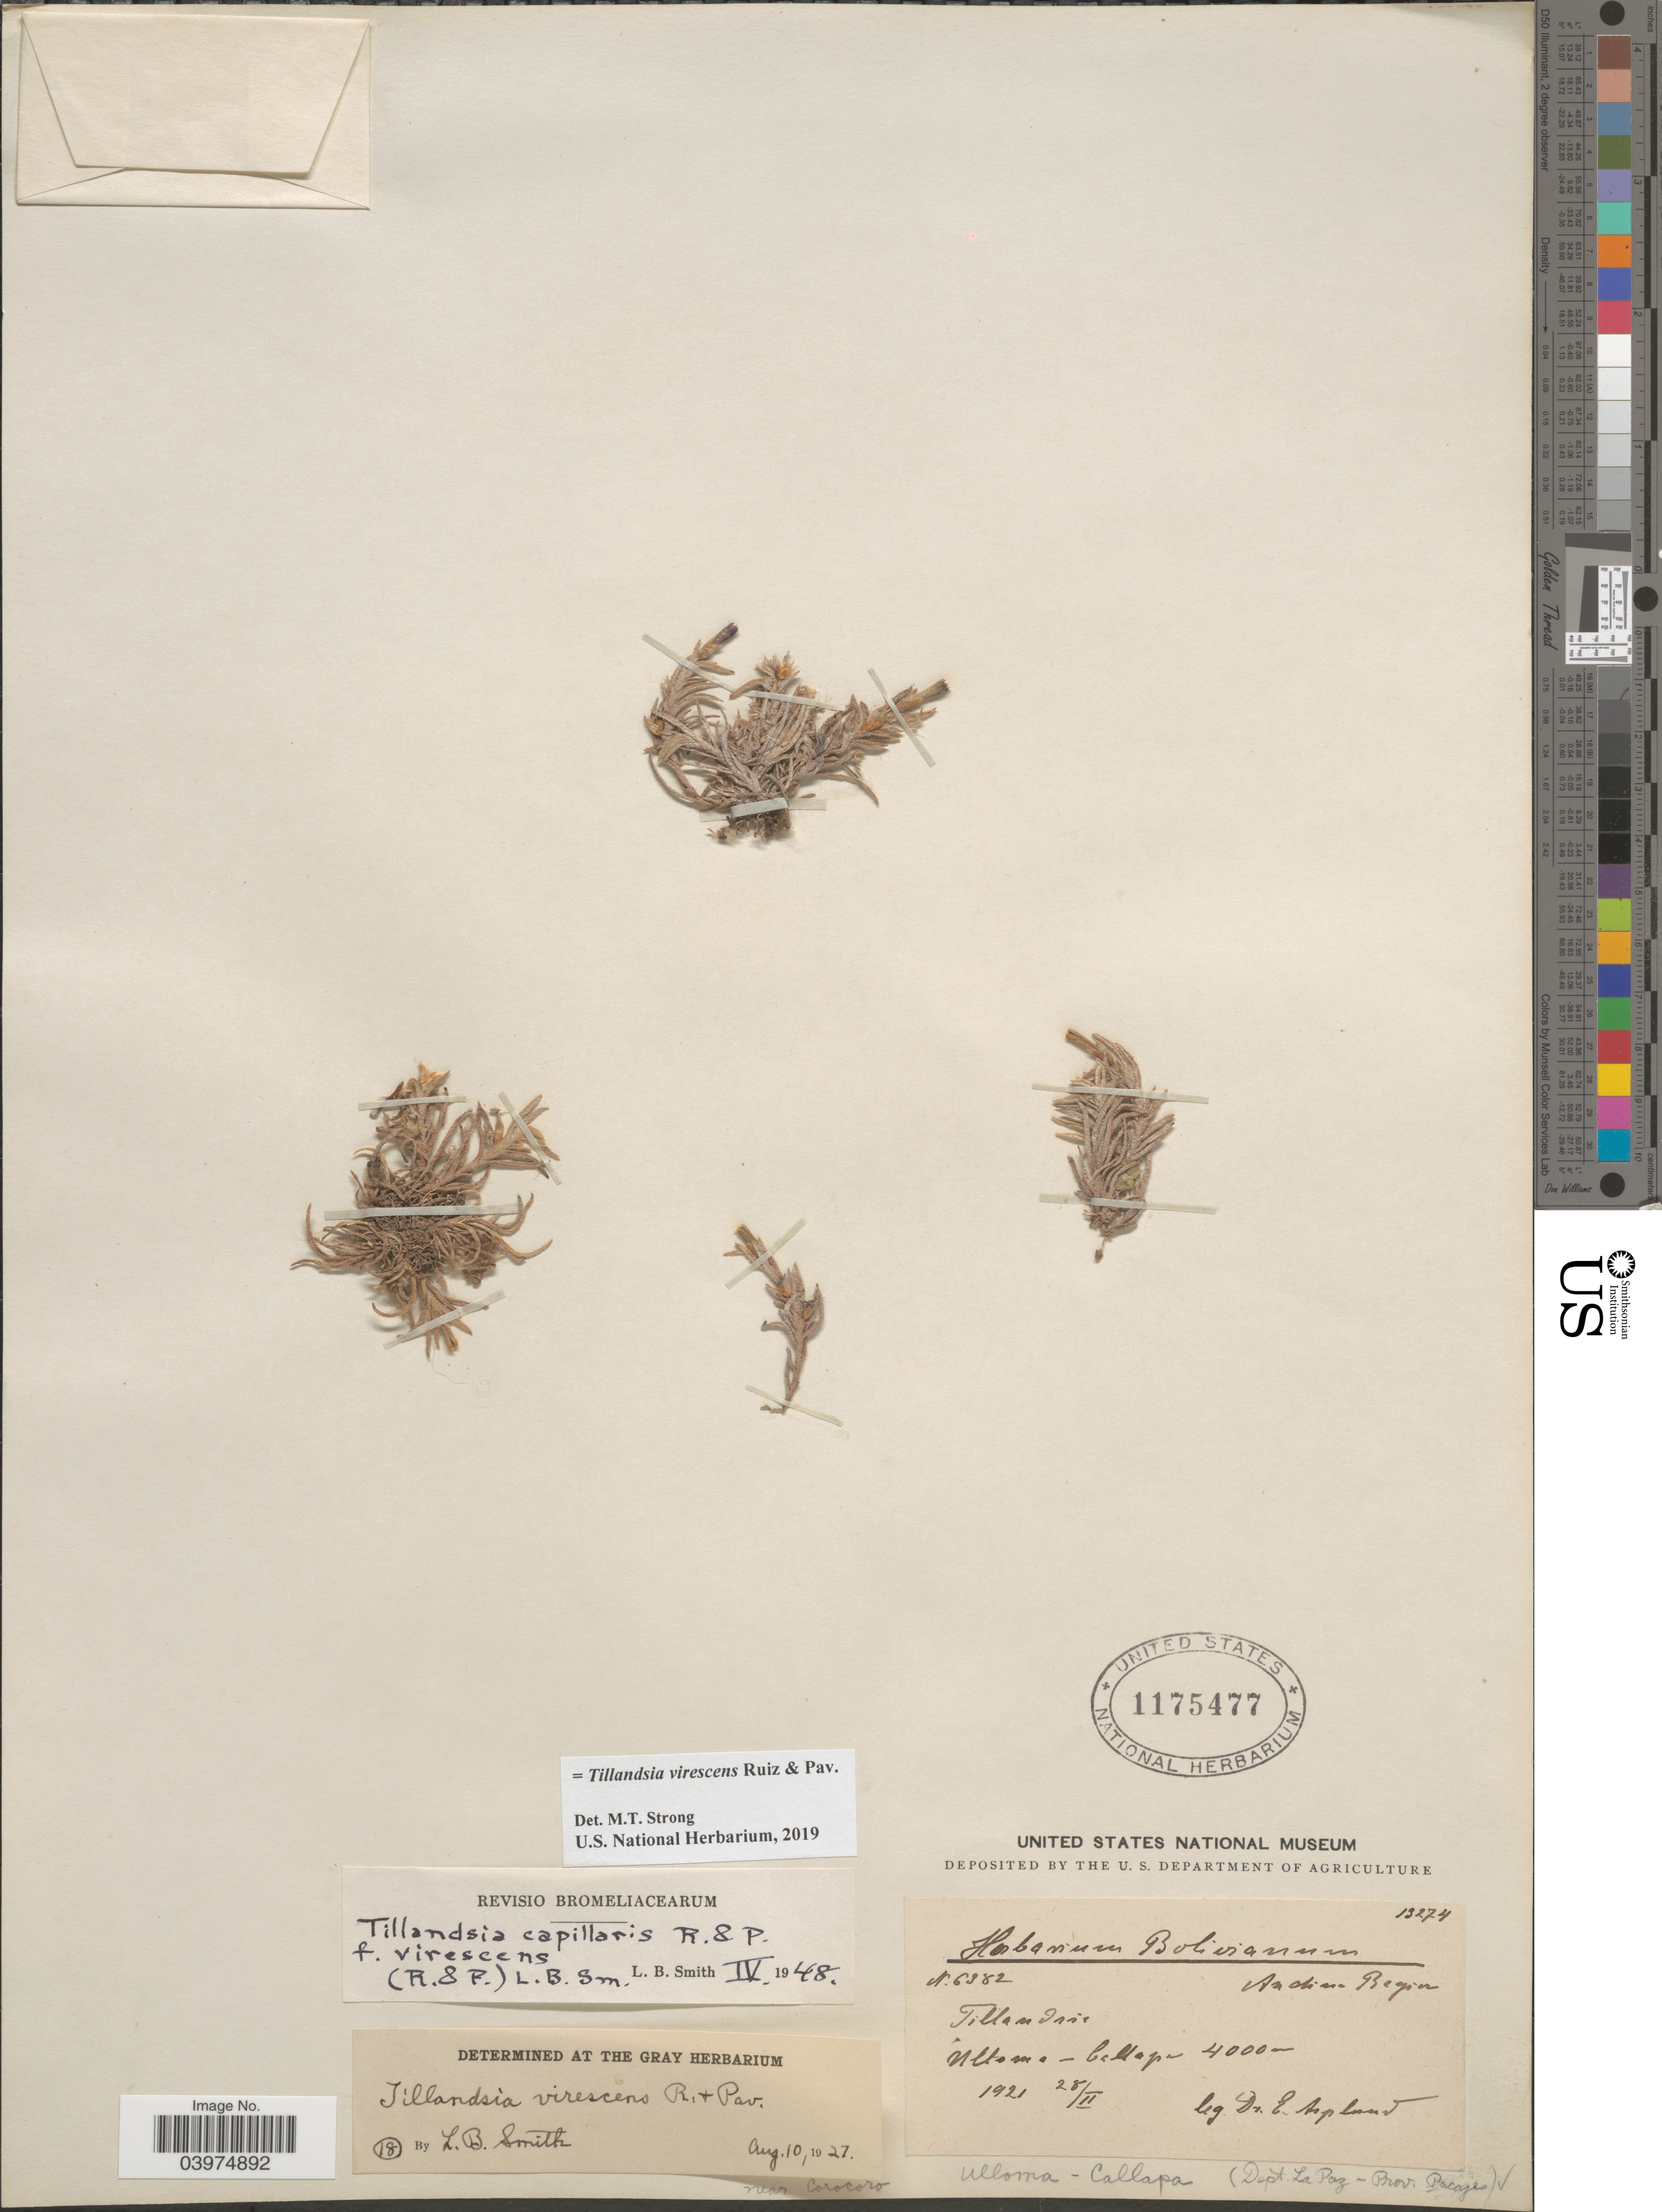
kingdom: Plantae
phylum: Tracheophyta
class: Liliopsida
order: Poales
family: Bromeliaceae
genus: Tillandsia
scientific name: Tillandsia virescens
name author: Ruiz & Pav.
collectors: E. Asplund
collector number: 6382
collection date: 1921-02-28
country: Bolivia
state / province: La Paz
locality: Andine Region. Ulloma - Callapa (Dept. La Paz - Prov. Pacaje).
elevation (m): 4000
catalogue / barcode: US 1175477